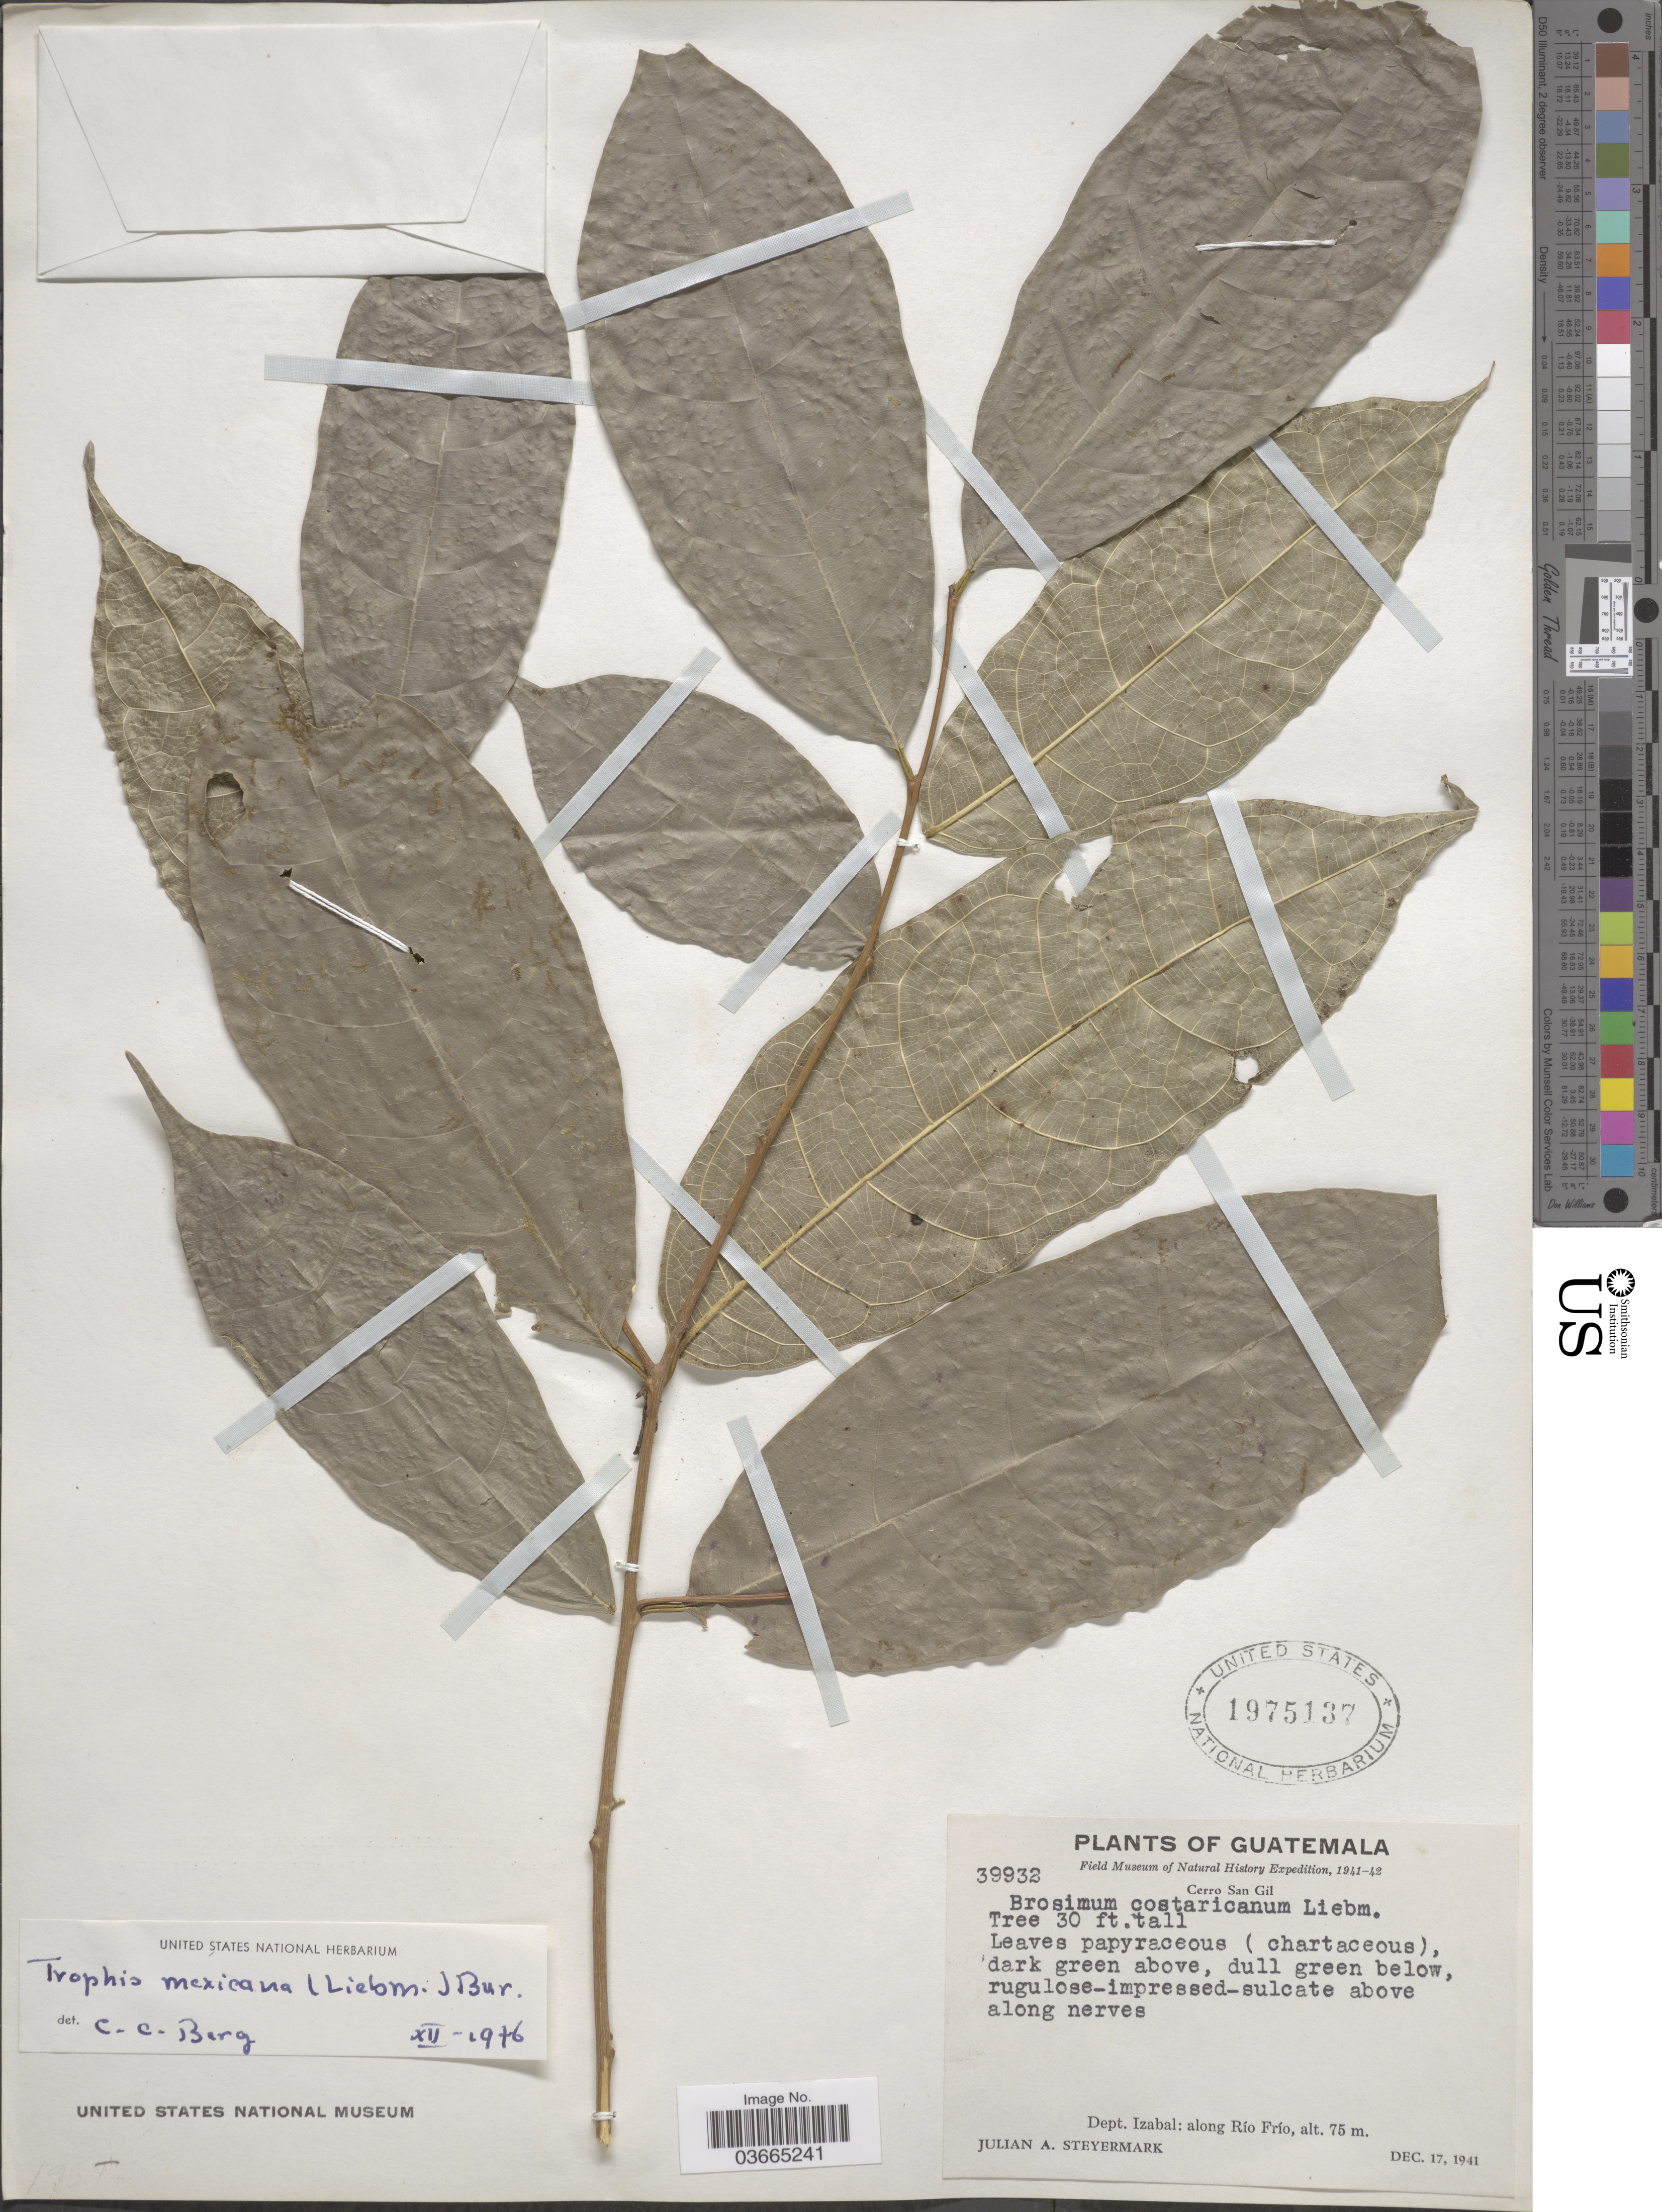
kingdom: Plantae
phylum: Tracheophyta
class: Magnoliopsida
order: Rosales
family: Moraceae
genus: Trophis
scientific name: Trophis mexicana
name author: (Liebm.) Bureau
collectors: J. Steyermark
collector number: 39932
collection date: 1941-12-17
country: Guatemala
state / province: Izabal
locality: Cerro San Gil. Dept. Izabal: along Río Frío.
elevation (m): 75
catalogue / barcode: US 1975137